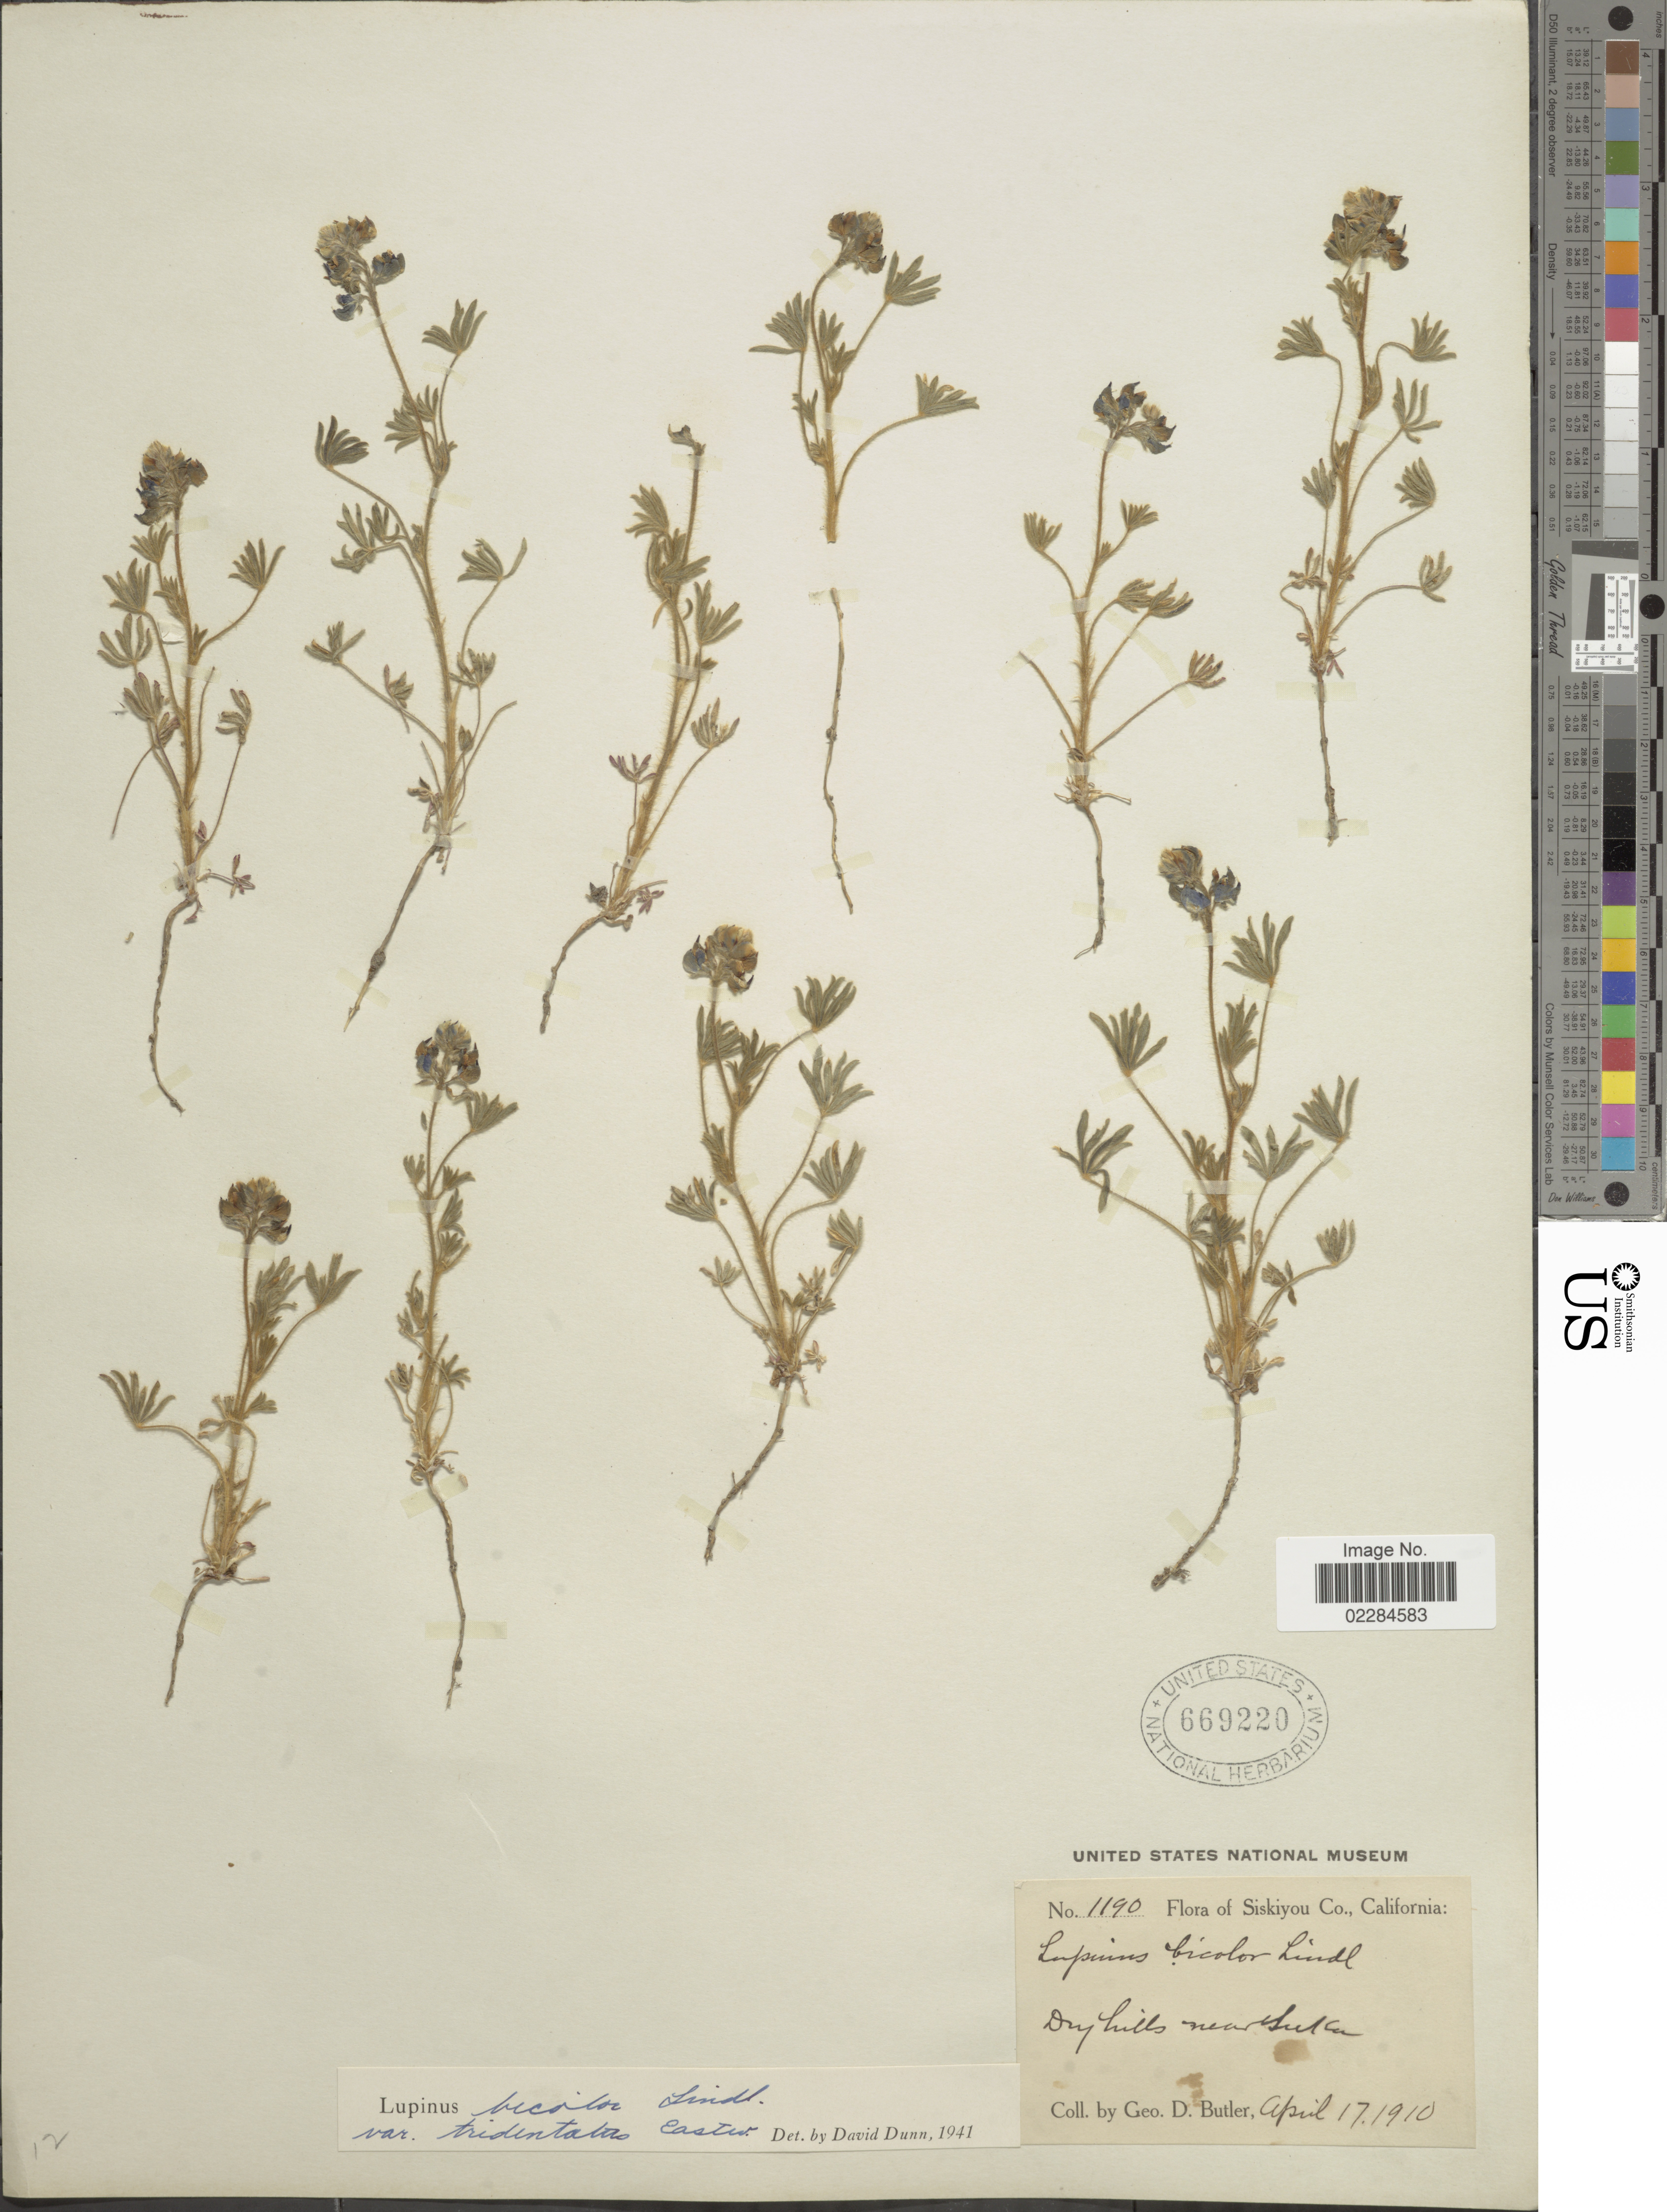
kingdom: Plantae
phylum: Tracheophyta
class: Magnoliopsida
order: Fabales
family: Fabaceae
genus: Lupinus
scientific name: Lupinus bicolor var. tridentatus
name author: Lindl.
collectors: G. D. Butler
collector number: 1190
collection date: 1910-04-17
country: United States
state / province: California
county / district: Siskiyou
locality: Siskiyou Co. Dry hills near Yreka.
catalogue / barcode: US 669220